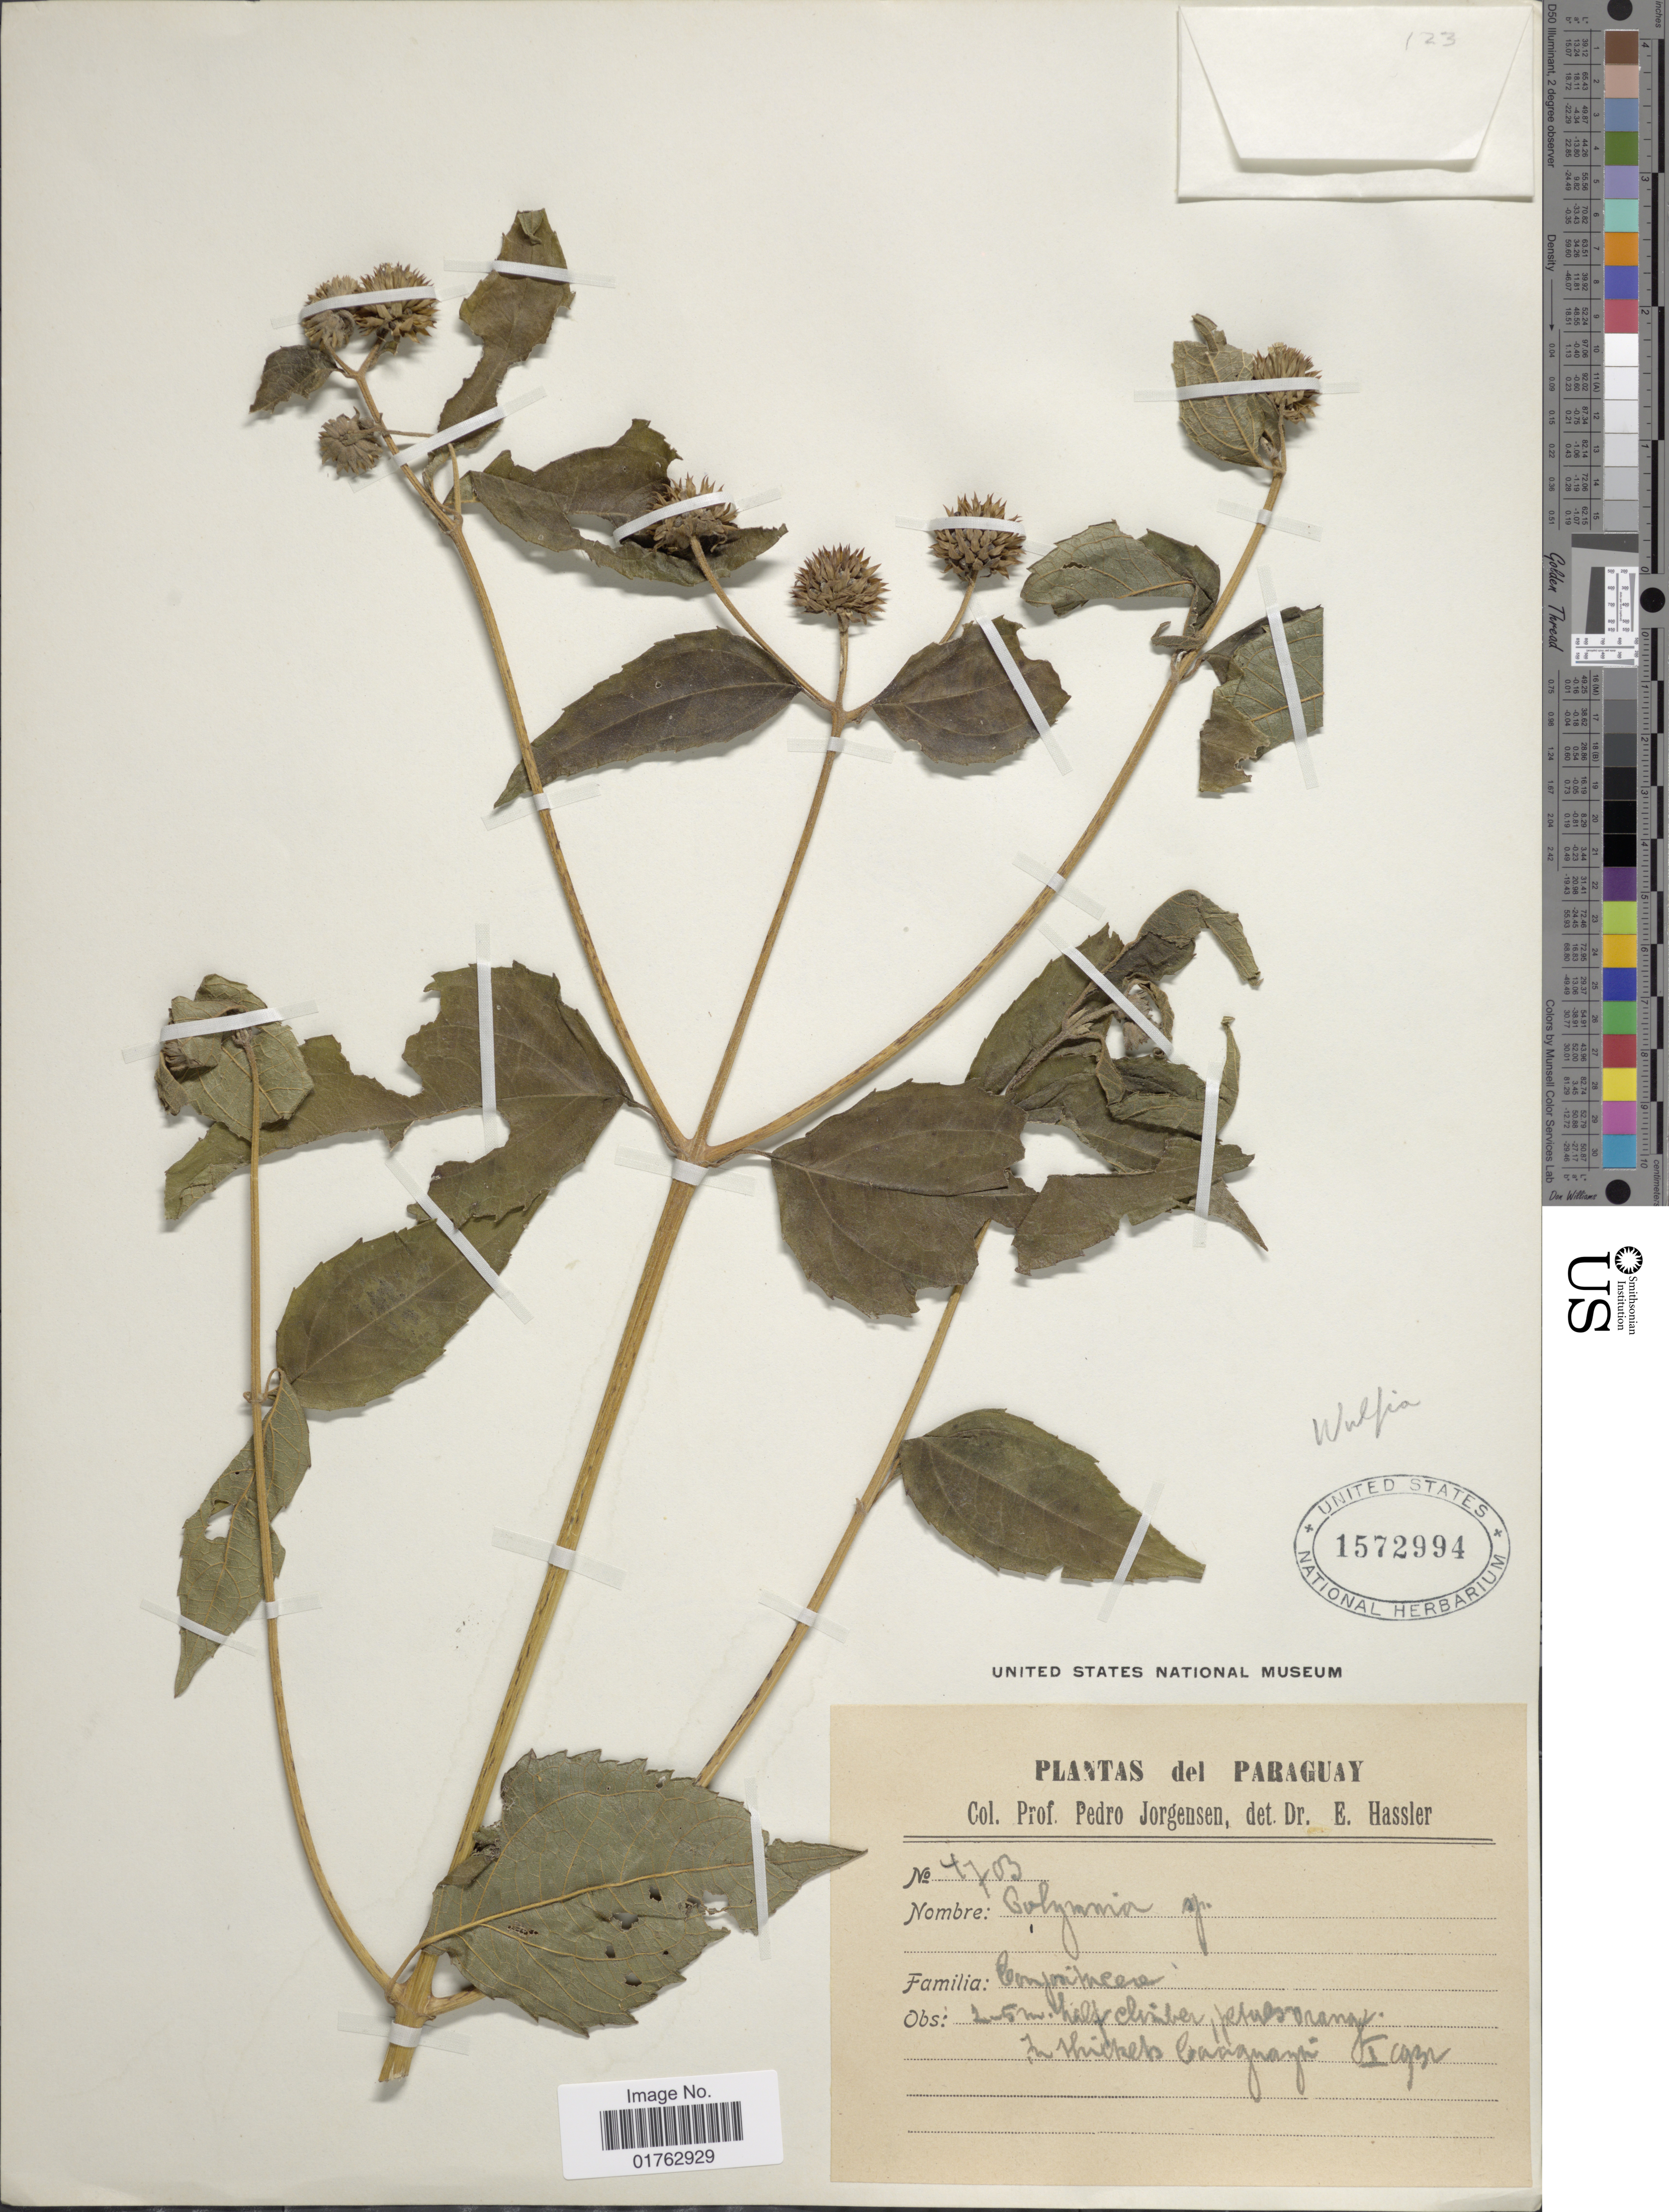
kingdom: Plantae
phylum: Tracheophyta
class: Magnoliopsida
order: Asterales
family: Asteraceae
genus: Wulffia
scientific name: Wulffia sp.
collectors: P. Jörgensen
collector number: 4703*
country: Paraguay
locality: In thickets Caaguazú.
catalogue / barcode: US 1572994